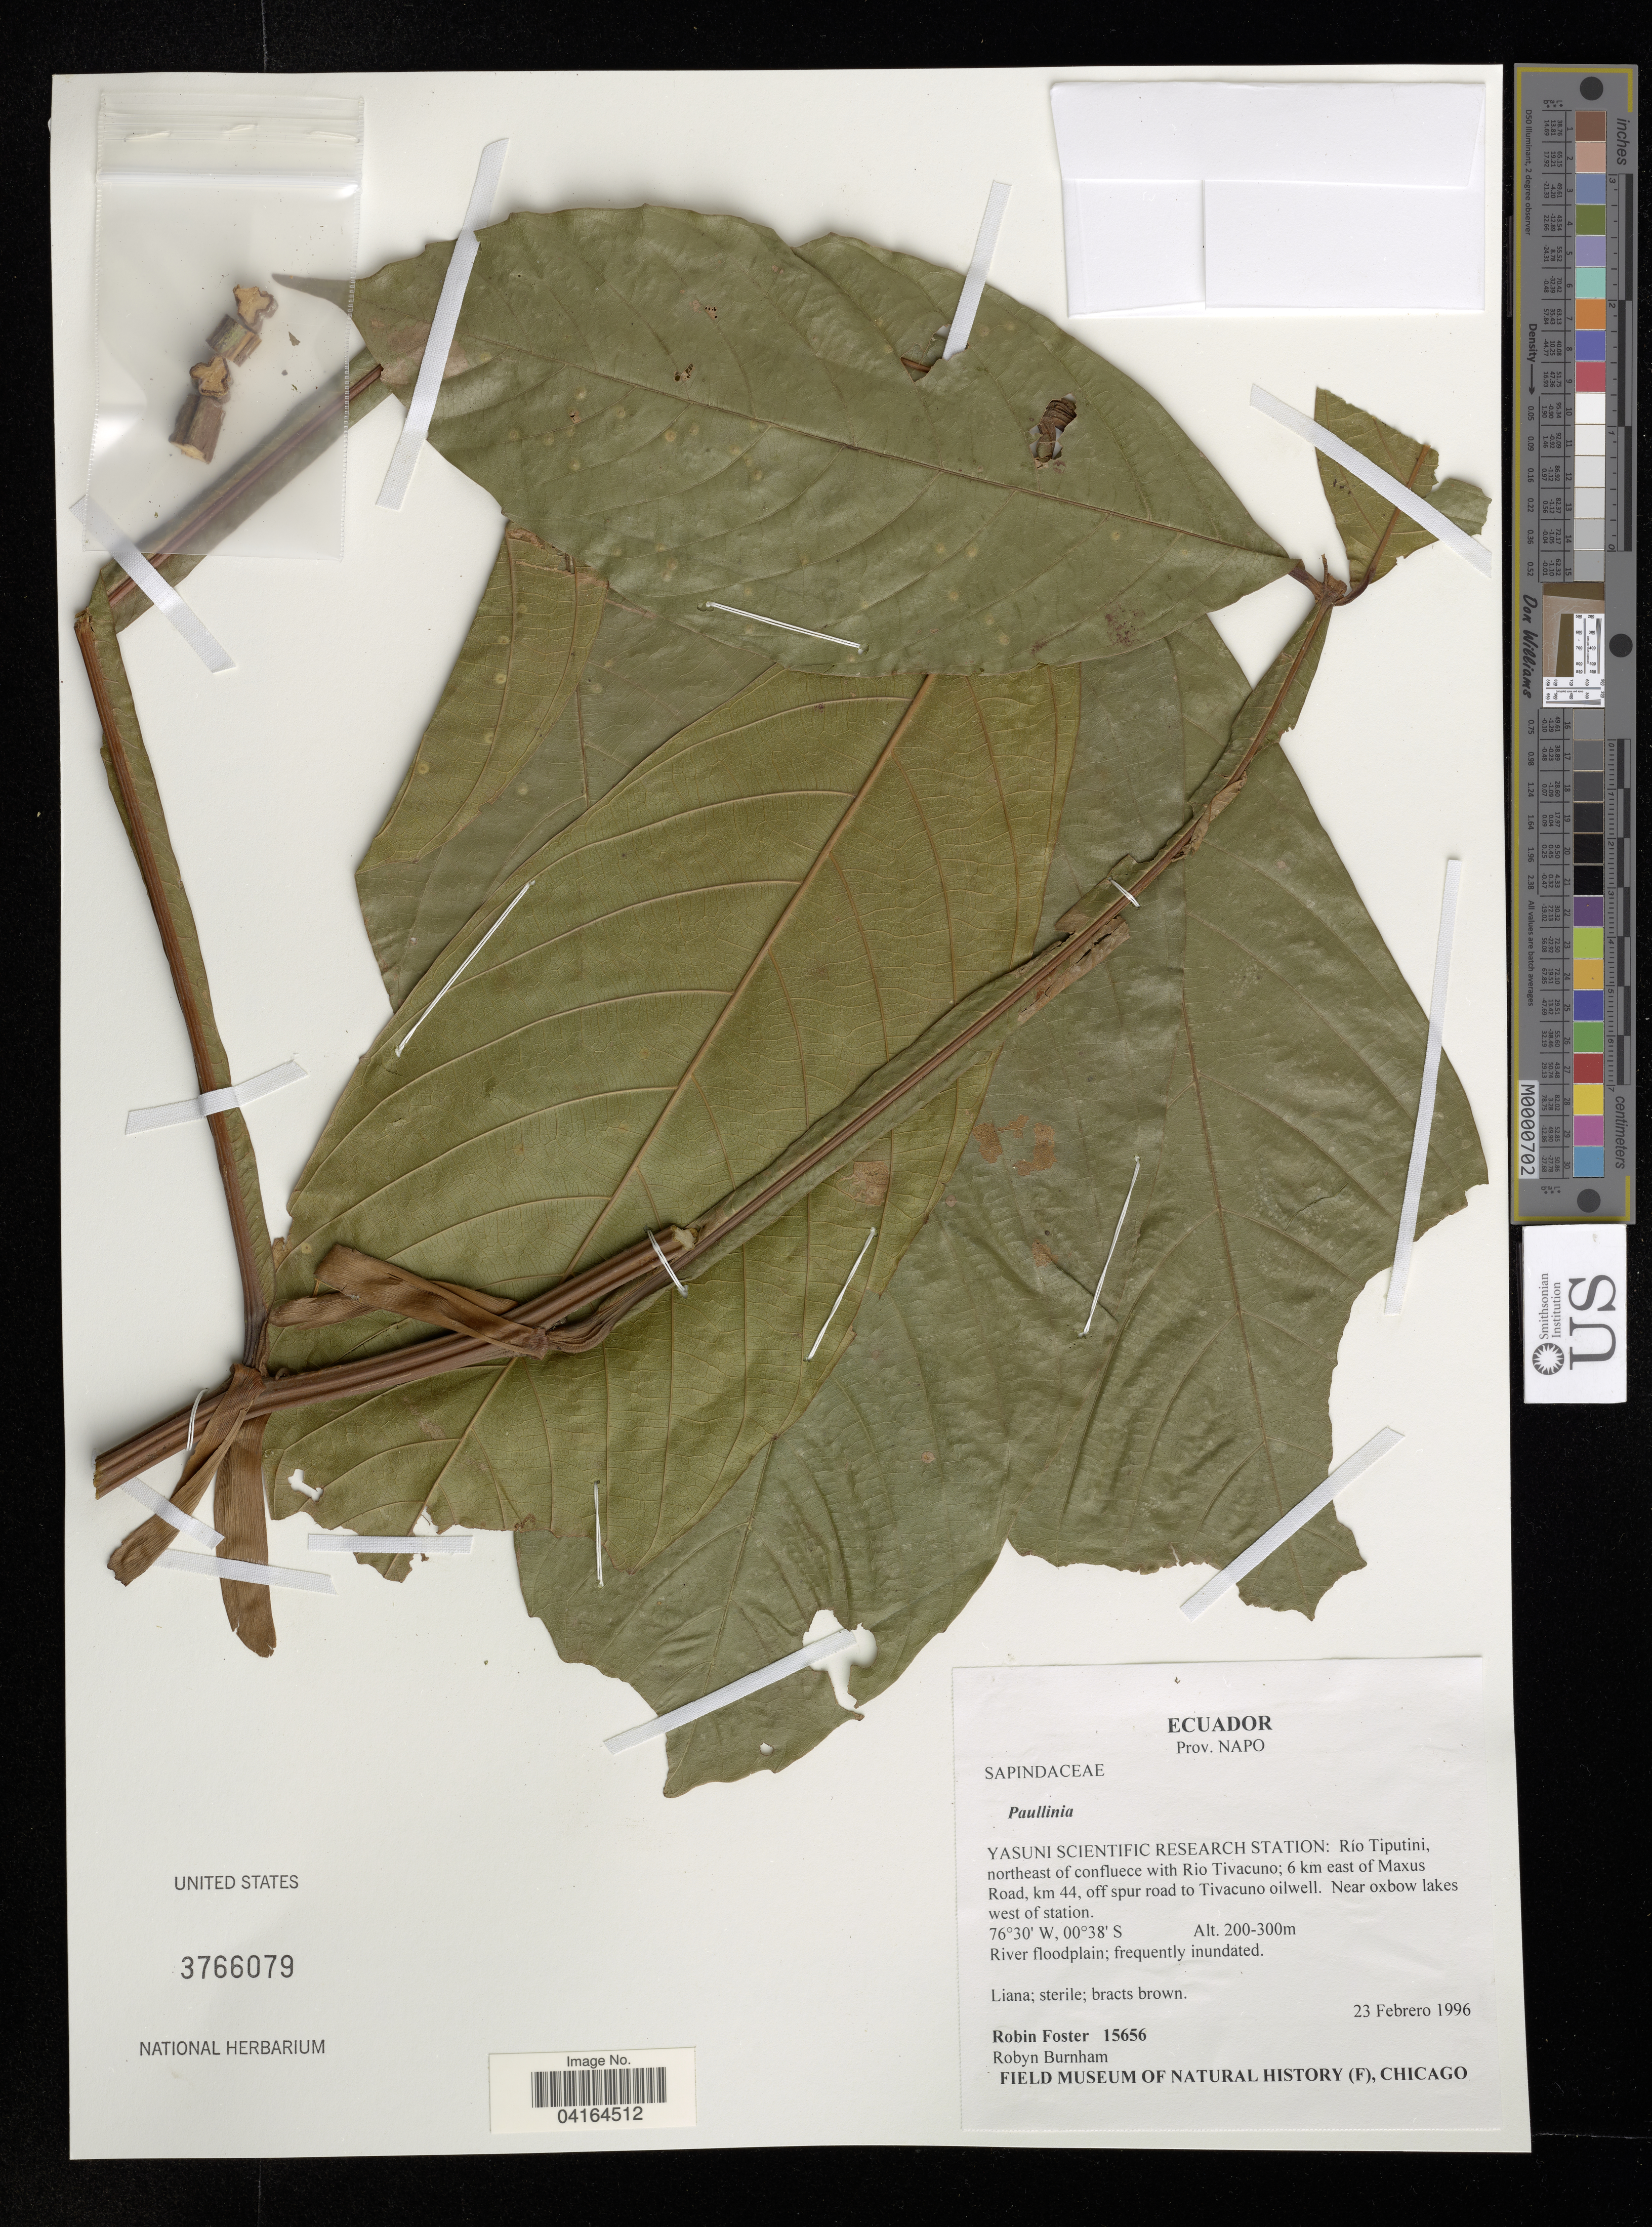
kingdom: Plantae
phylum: Tracheophyta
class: Magnoliopsida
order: Sapindales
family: Sapindaceae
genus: Paullinia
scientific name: Paullinia sp.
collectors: R. B. Foster & R. Burnham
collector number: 15656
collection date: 1996-02-23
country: Ecuador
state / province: Napo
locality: Yasuni Scientific Research Station: Río Tiputini, northeast of confluence with Rio Tivacuno; 6 km east of Maxus Road, km 44, off spur road to Tivacuno oilwell. Near oxbow lakes west of station.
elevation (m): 200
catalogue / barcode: US 3766079